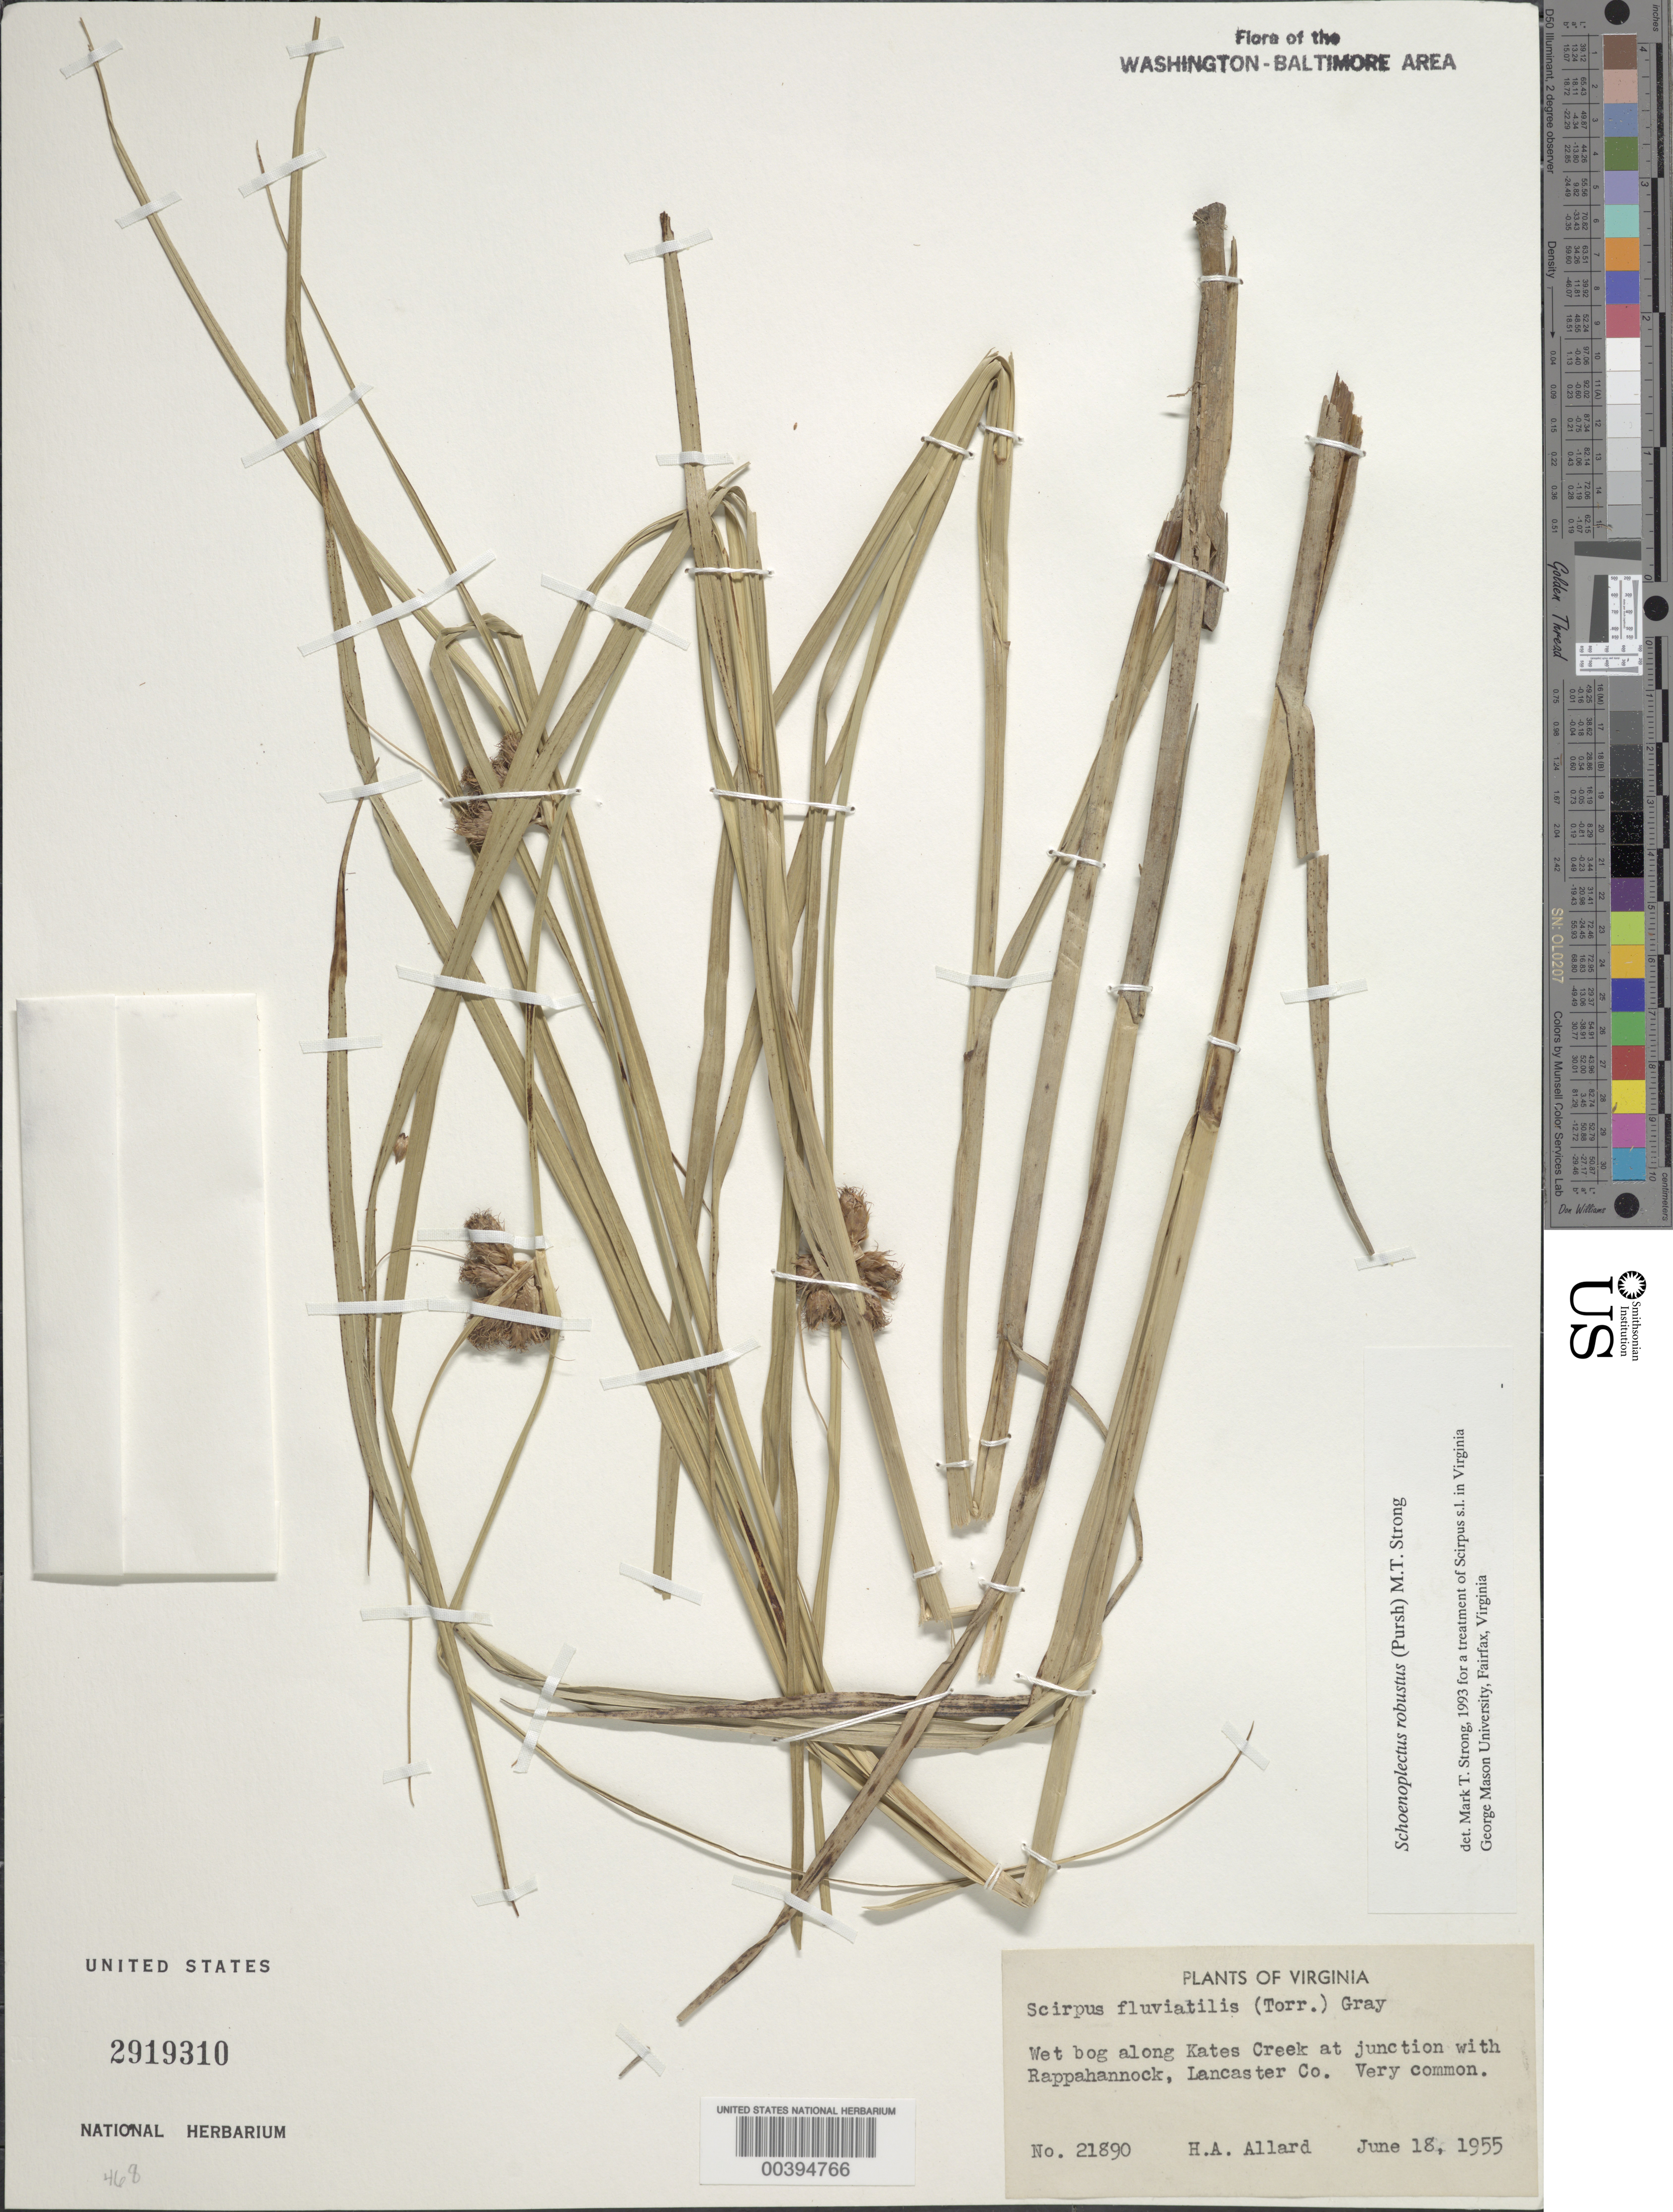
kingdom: Plantae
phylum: Tracheophyta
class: Liliopsida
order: Poales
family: Cyperaceae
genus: Bolboschoenus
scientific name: Bolboschoenus robustus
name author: (Pursh) Soják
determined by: Strong, M. T., (US), Smithsonian Institution - National Museum of Natural History (UNITED STATES)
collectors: H. A. Allard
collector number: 21890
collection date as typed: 18 Jun 1955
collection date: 1955-06-18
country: United States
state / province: Virginia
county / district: Lancaster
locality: Kates Creek, junction with Rappahannock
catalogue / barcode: US 2919310